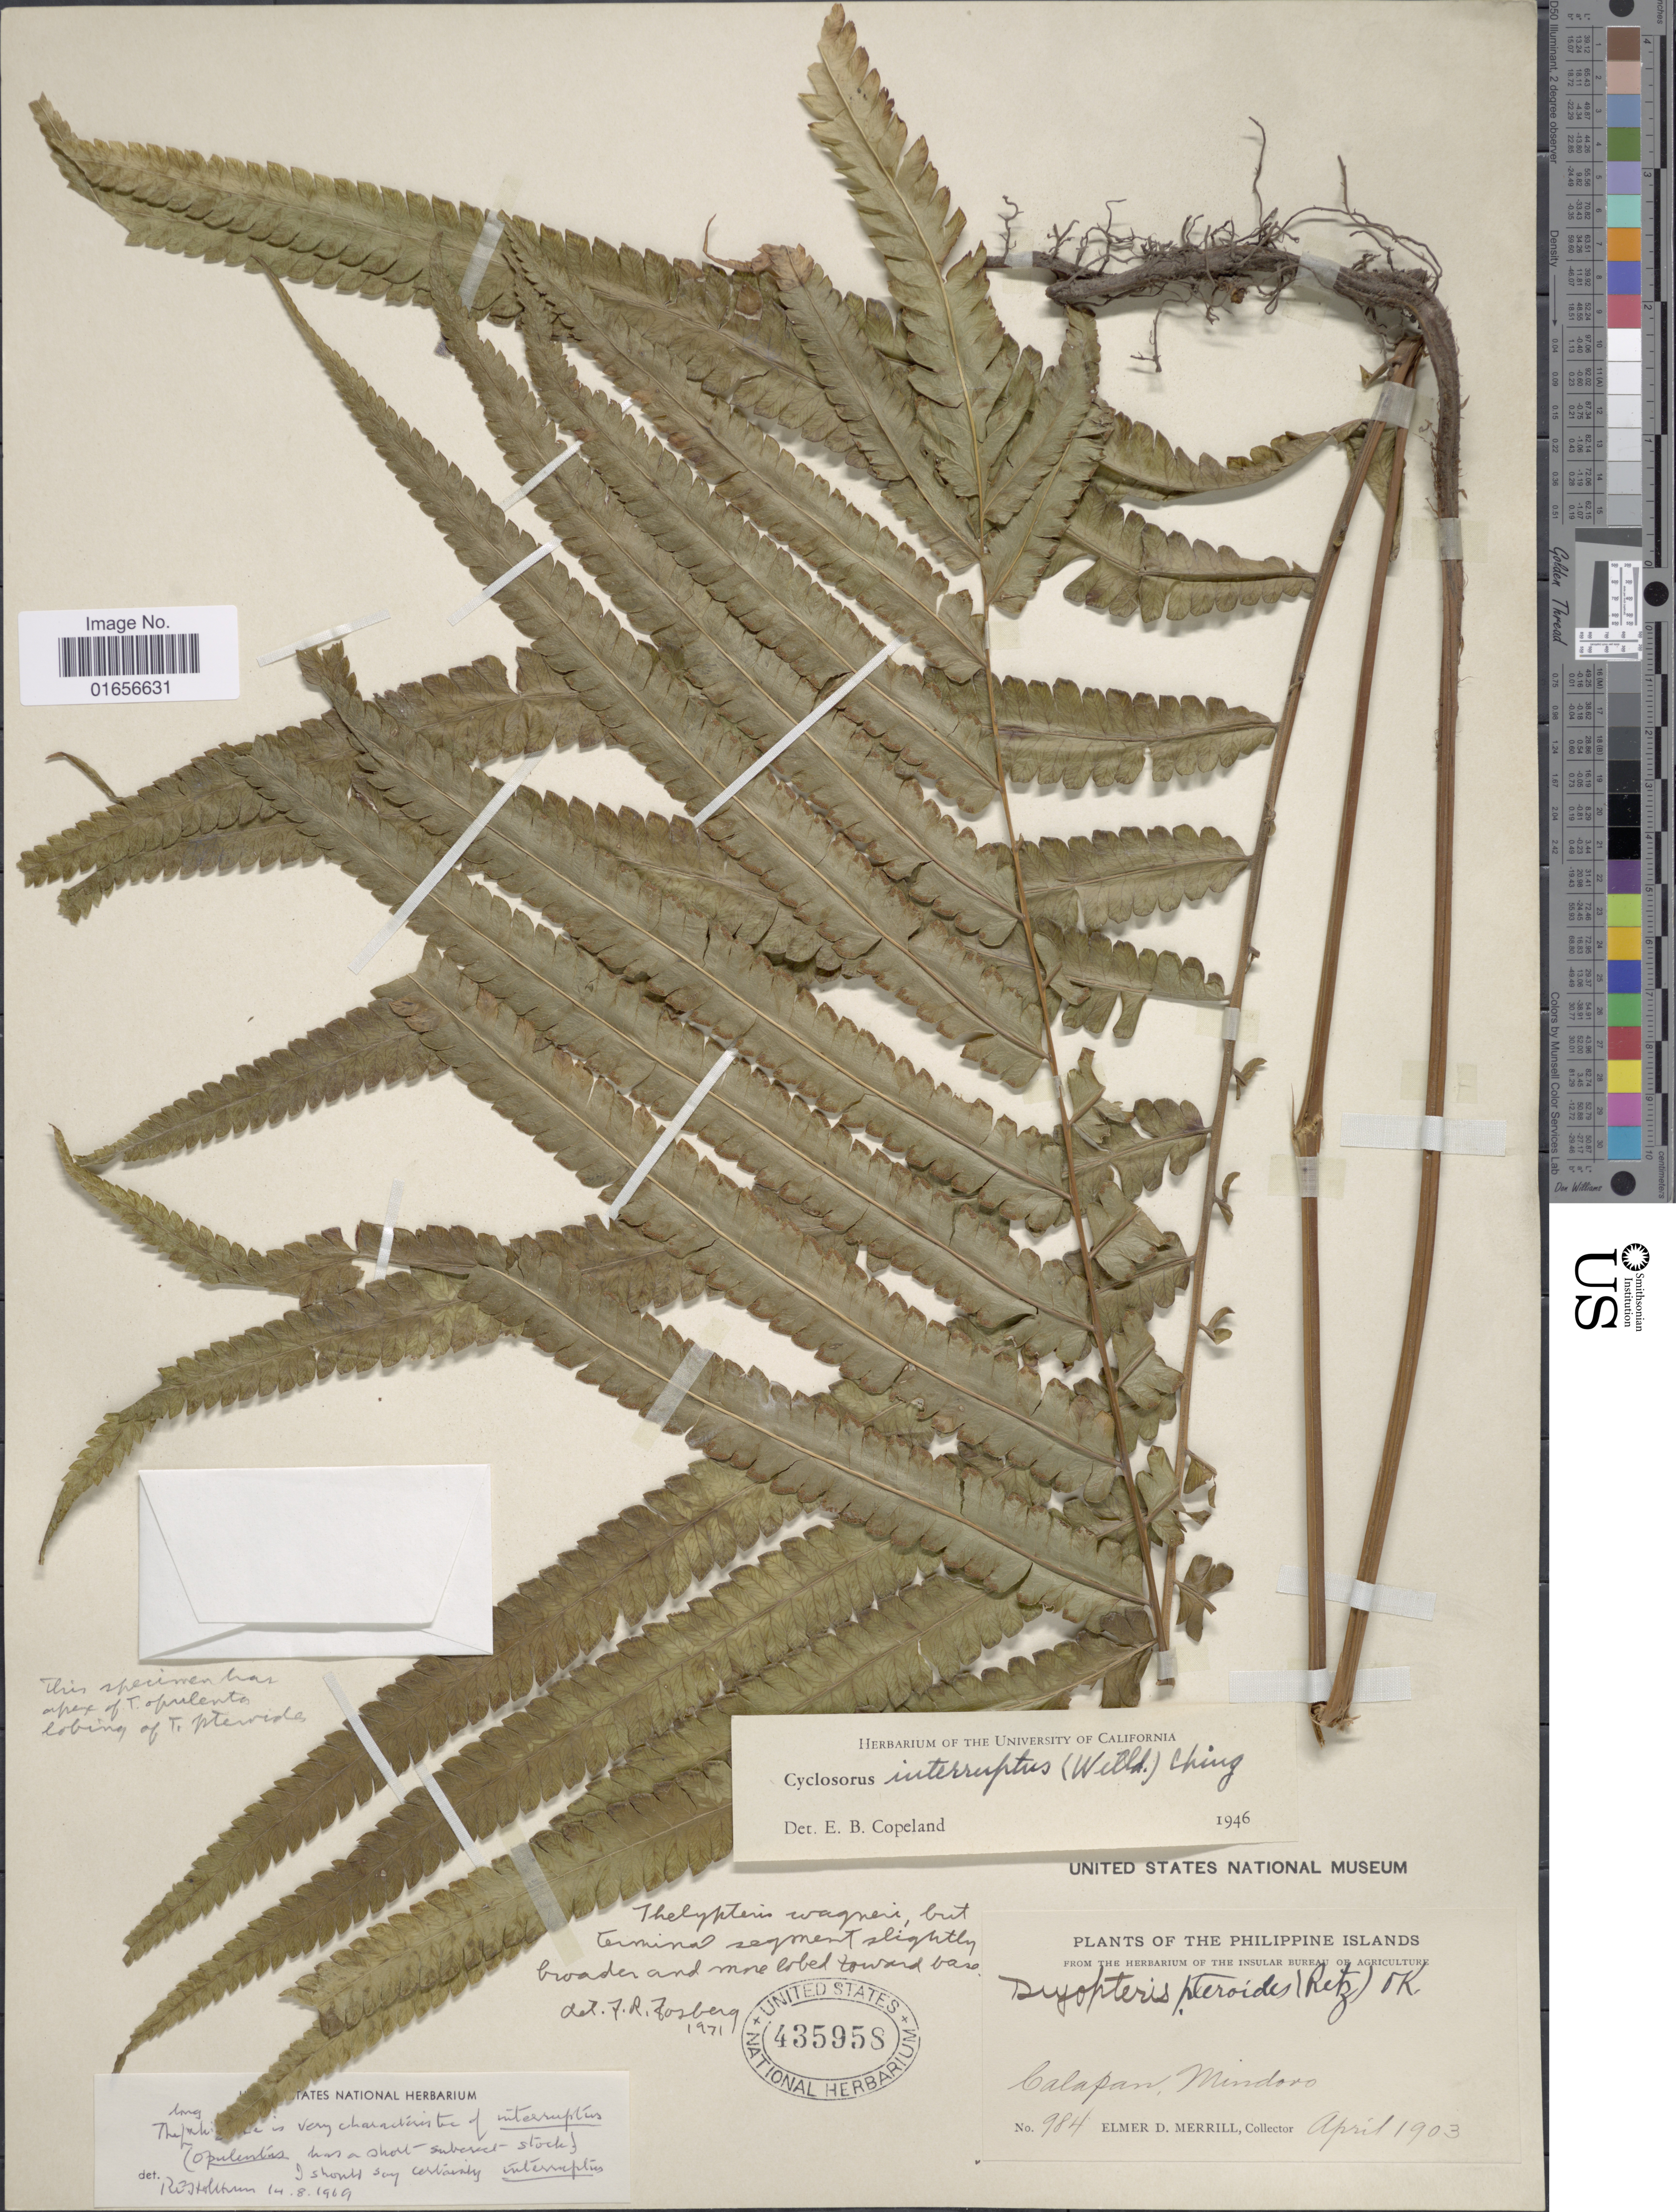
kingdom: Plantae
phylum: Tracheophyta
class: Polypodiopsida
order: Polypodiales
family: Thelypteridaceae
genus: Amphineuron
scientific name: Amphineuron terminans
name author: (J. Sm. ex Hook.) Holttum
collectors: E. D. Merrill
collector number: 984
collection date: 1903-04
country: Philippines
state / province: Mimaropa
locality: Calapan, Mindoro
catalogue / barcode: US 435958